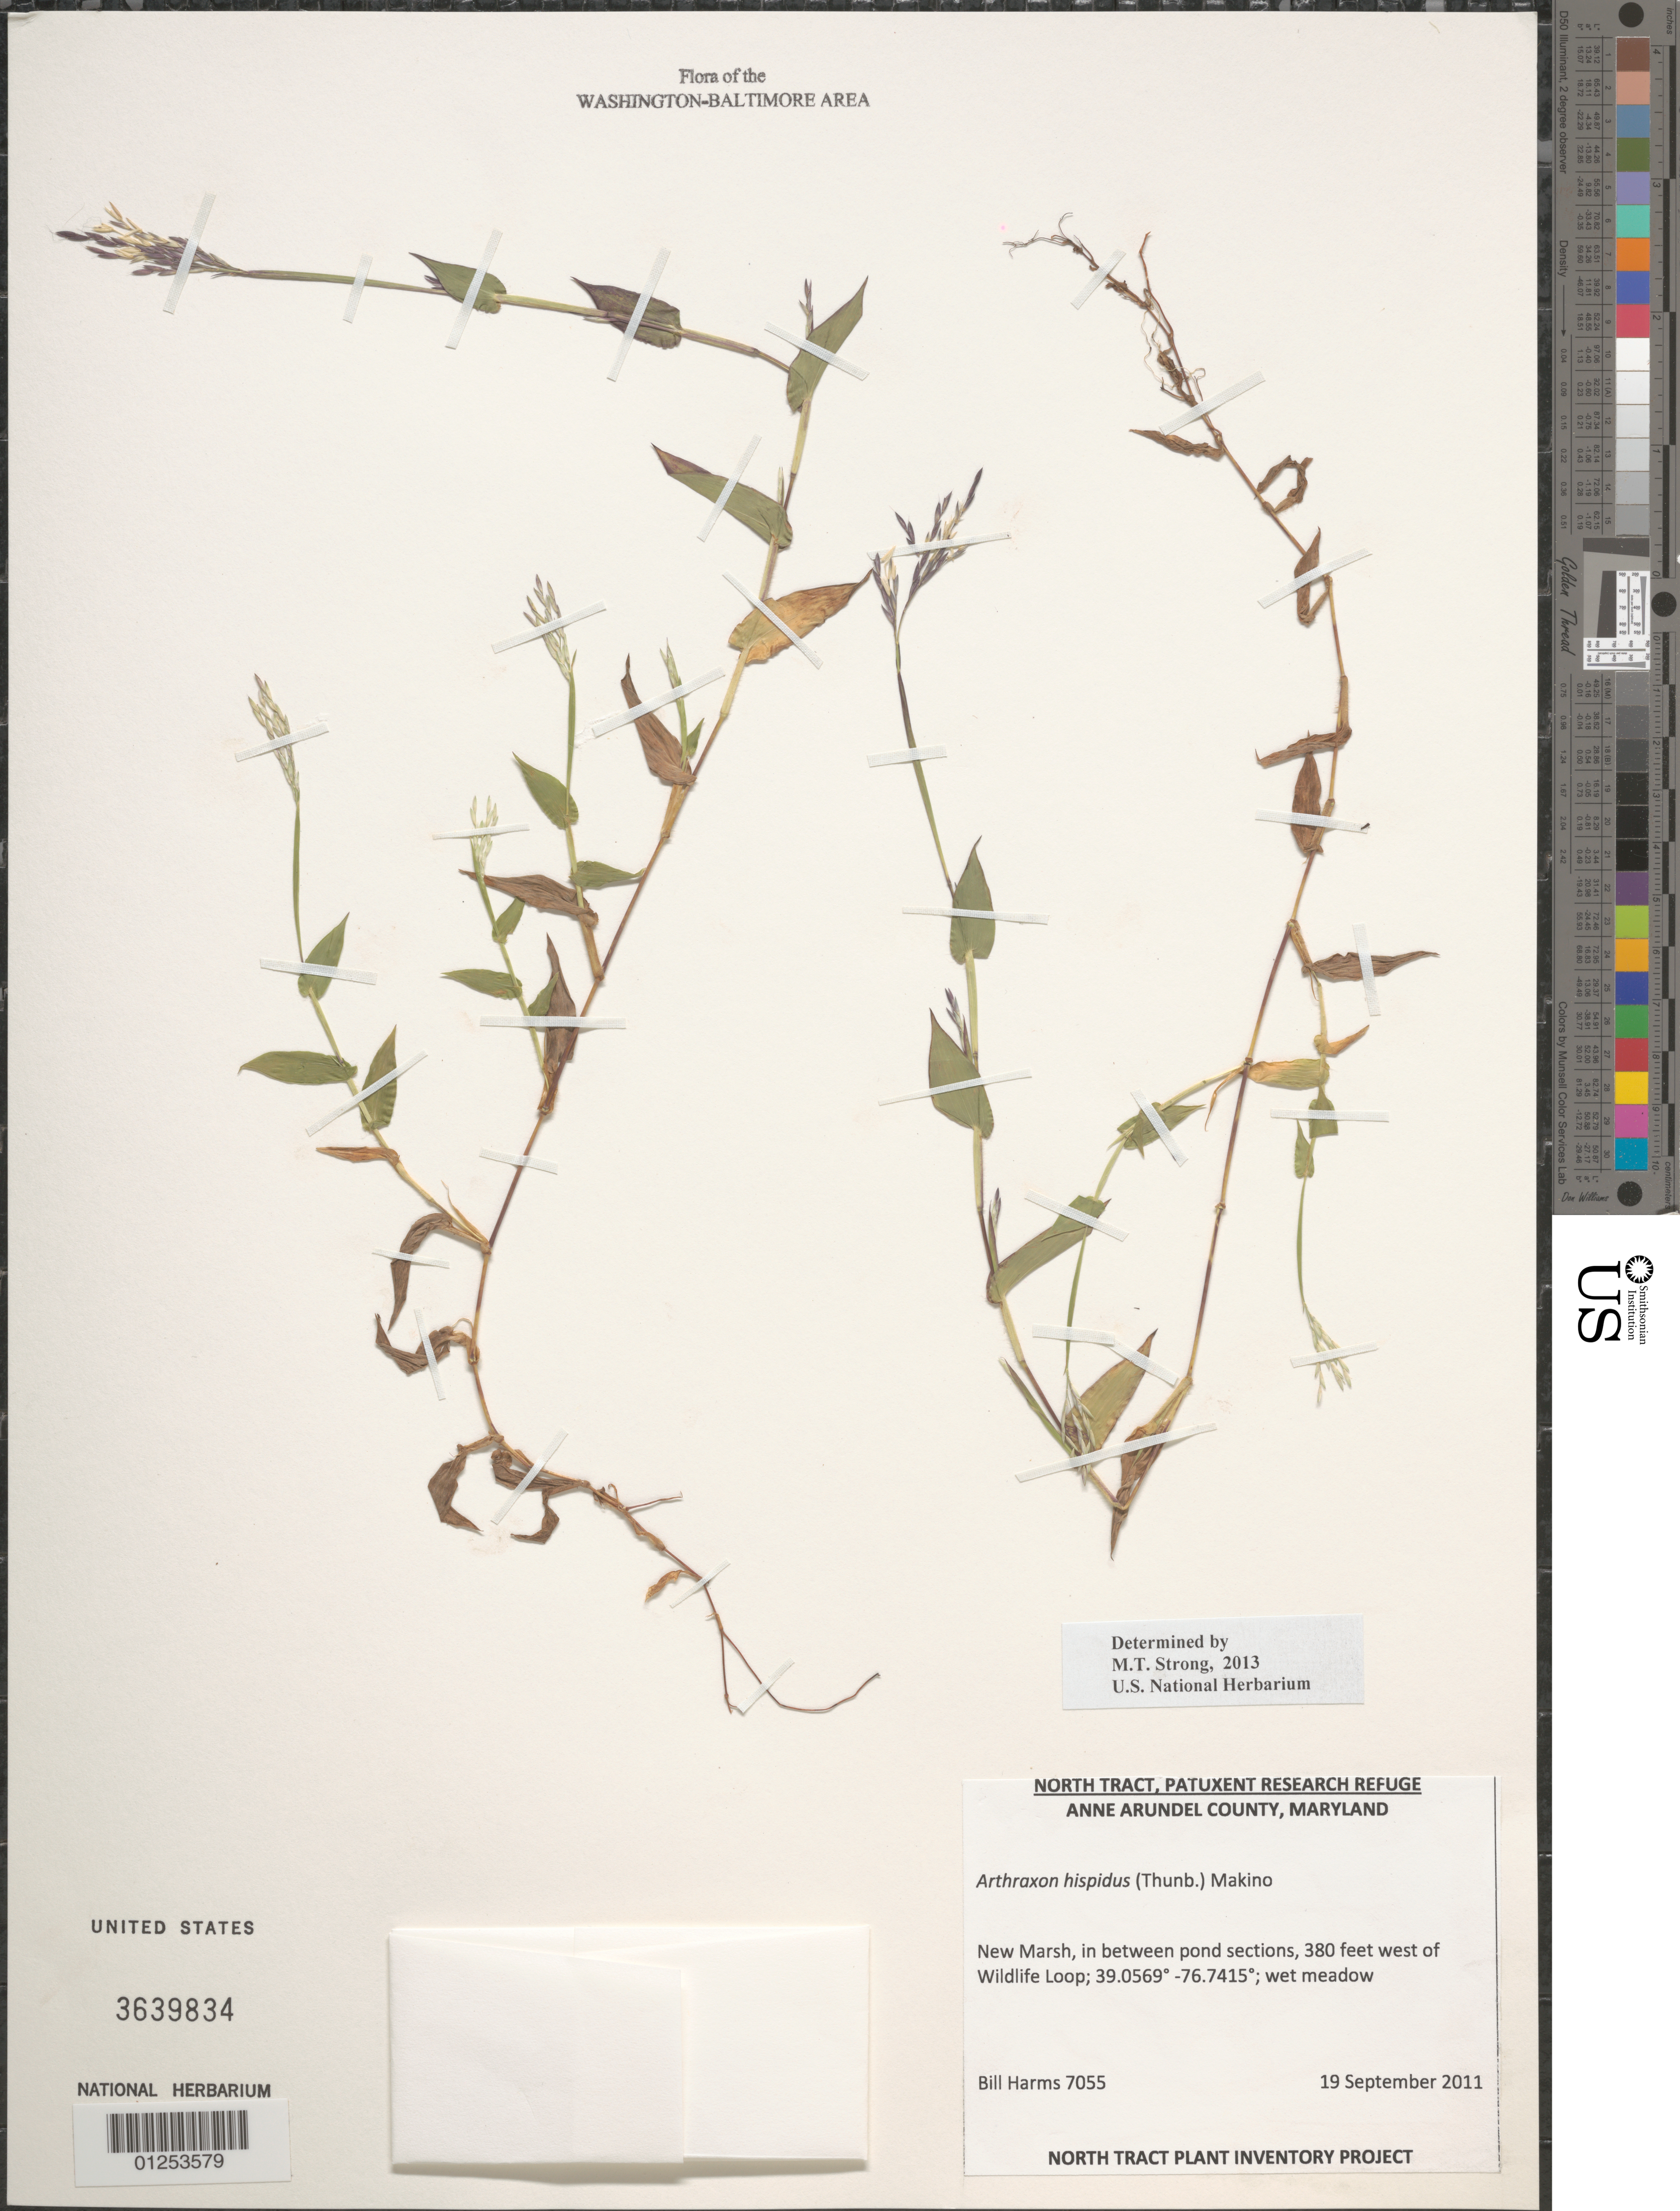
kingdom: Plantae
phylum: Tracheophyta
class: Liliopsida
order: Poales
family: Poaceae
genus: Arthraxon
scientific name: Arthraxon hispidus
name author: (Thunb.) Makino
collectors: B. Harms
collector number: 7055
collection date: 2011-09-19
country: United States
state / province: Maryland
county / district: Anne Arundel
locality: New Marsh, in between pond sections, 380 feet west of Wildlife Loop.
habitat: wet meadow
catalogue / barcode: US 3639834